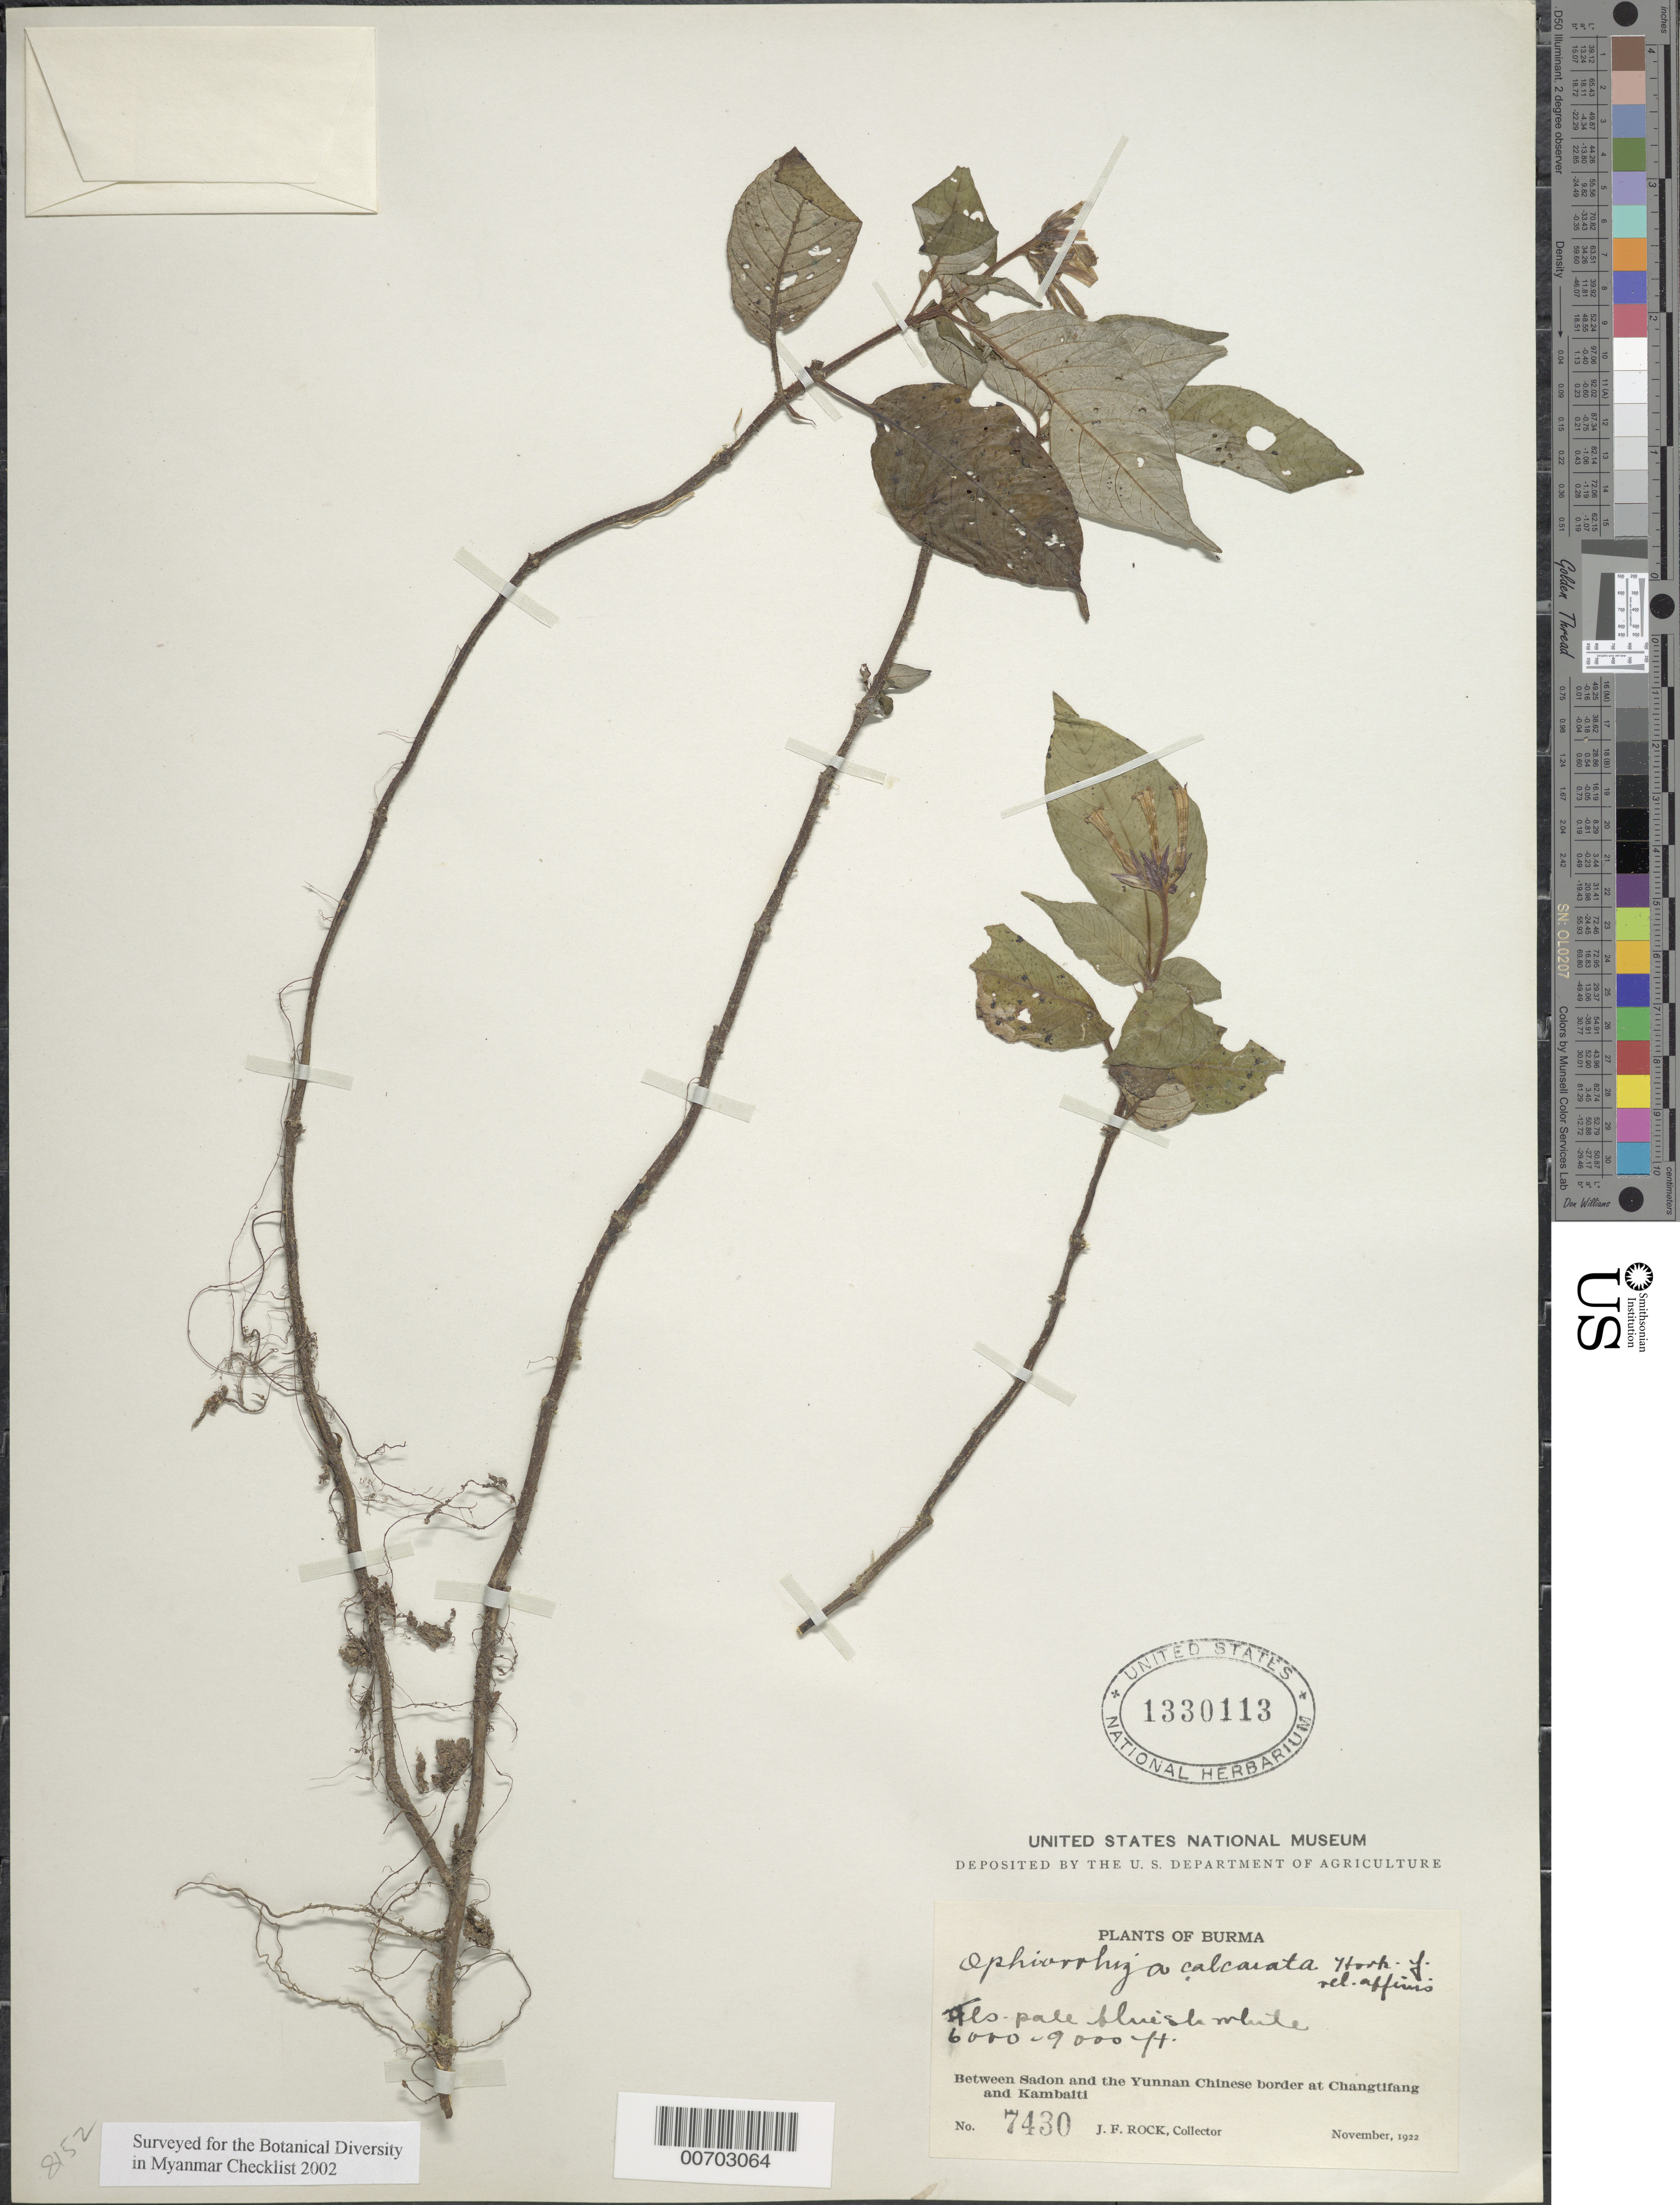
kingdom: Plantae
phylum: Tracheophyta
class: Magnoliopsida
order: Gentianales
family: Rubiaceae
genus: Ophiorrhiza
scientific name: Ophiorrhiza calcarata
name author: Hook. f.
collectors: J. F. Rock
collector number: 7430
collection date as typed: Nov 1922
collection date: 1922-11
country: Myanmar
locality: Betw. Sadon and Yunnan Chinese border at Changtifang and Kambaiti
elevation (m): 1829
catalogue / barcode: US 1330113